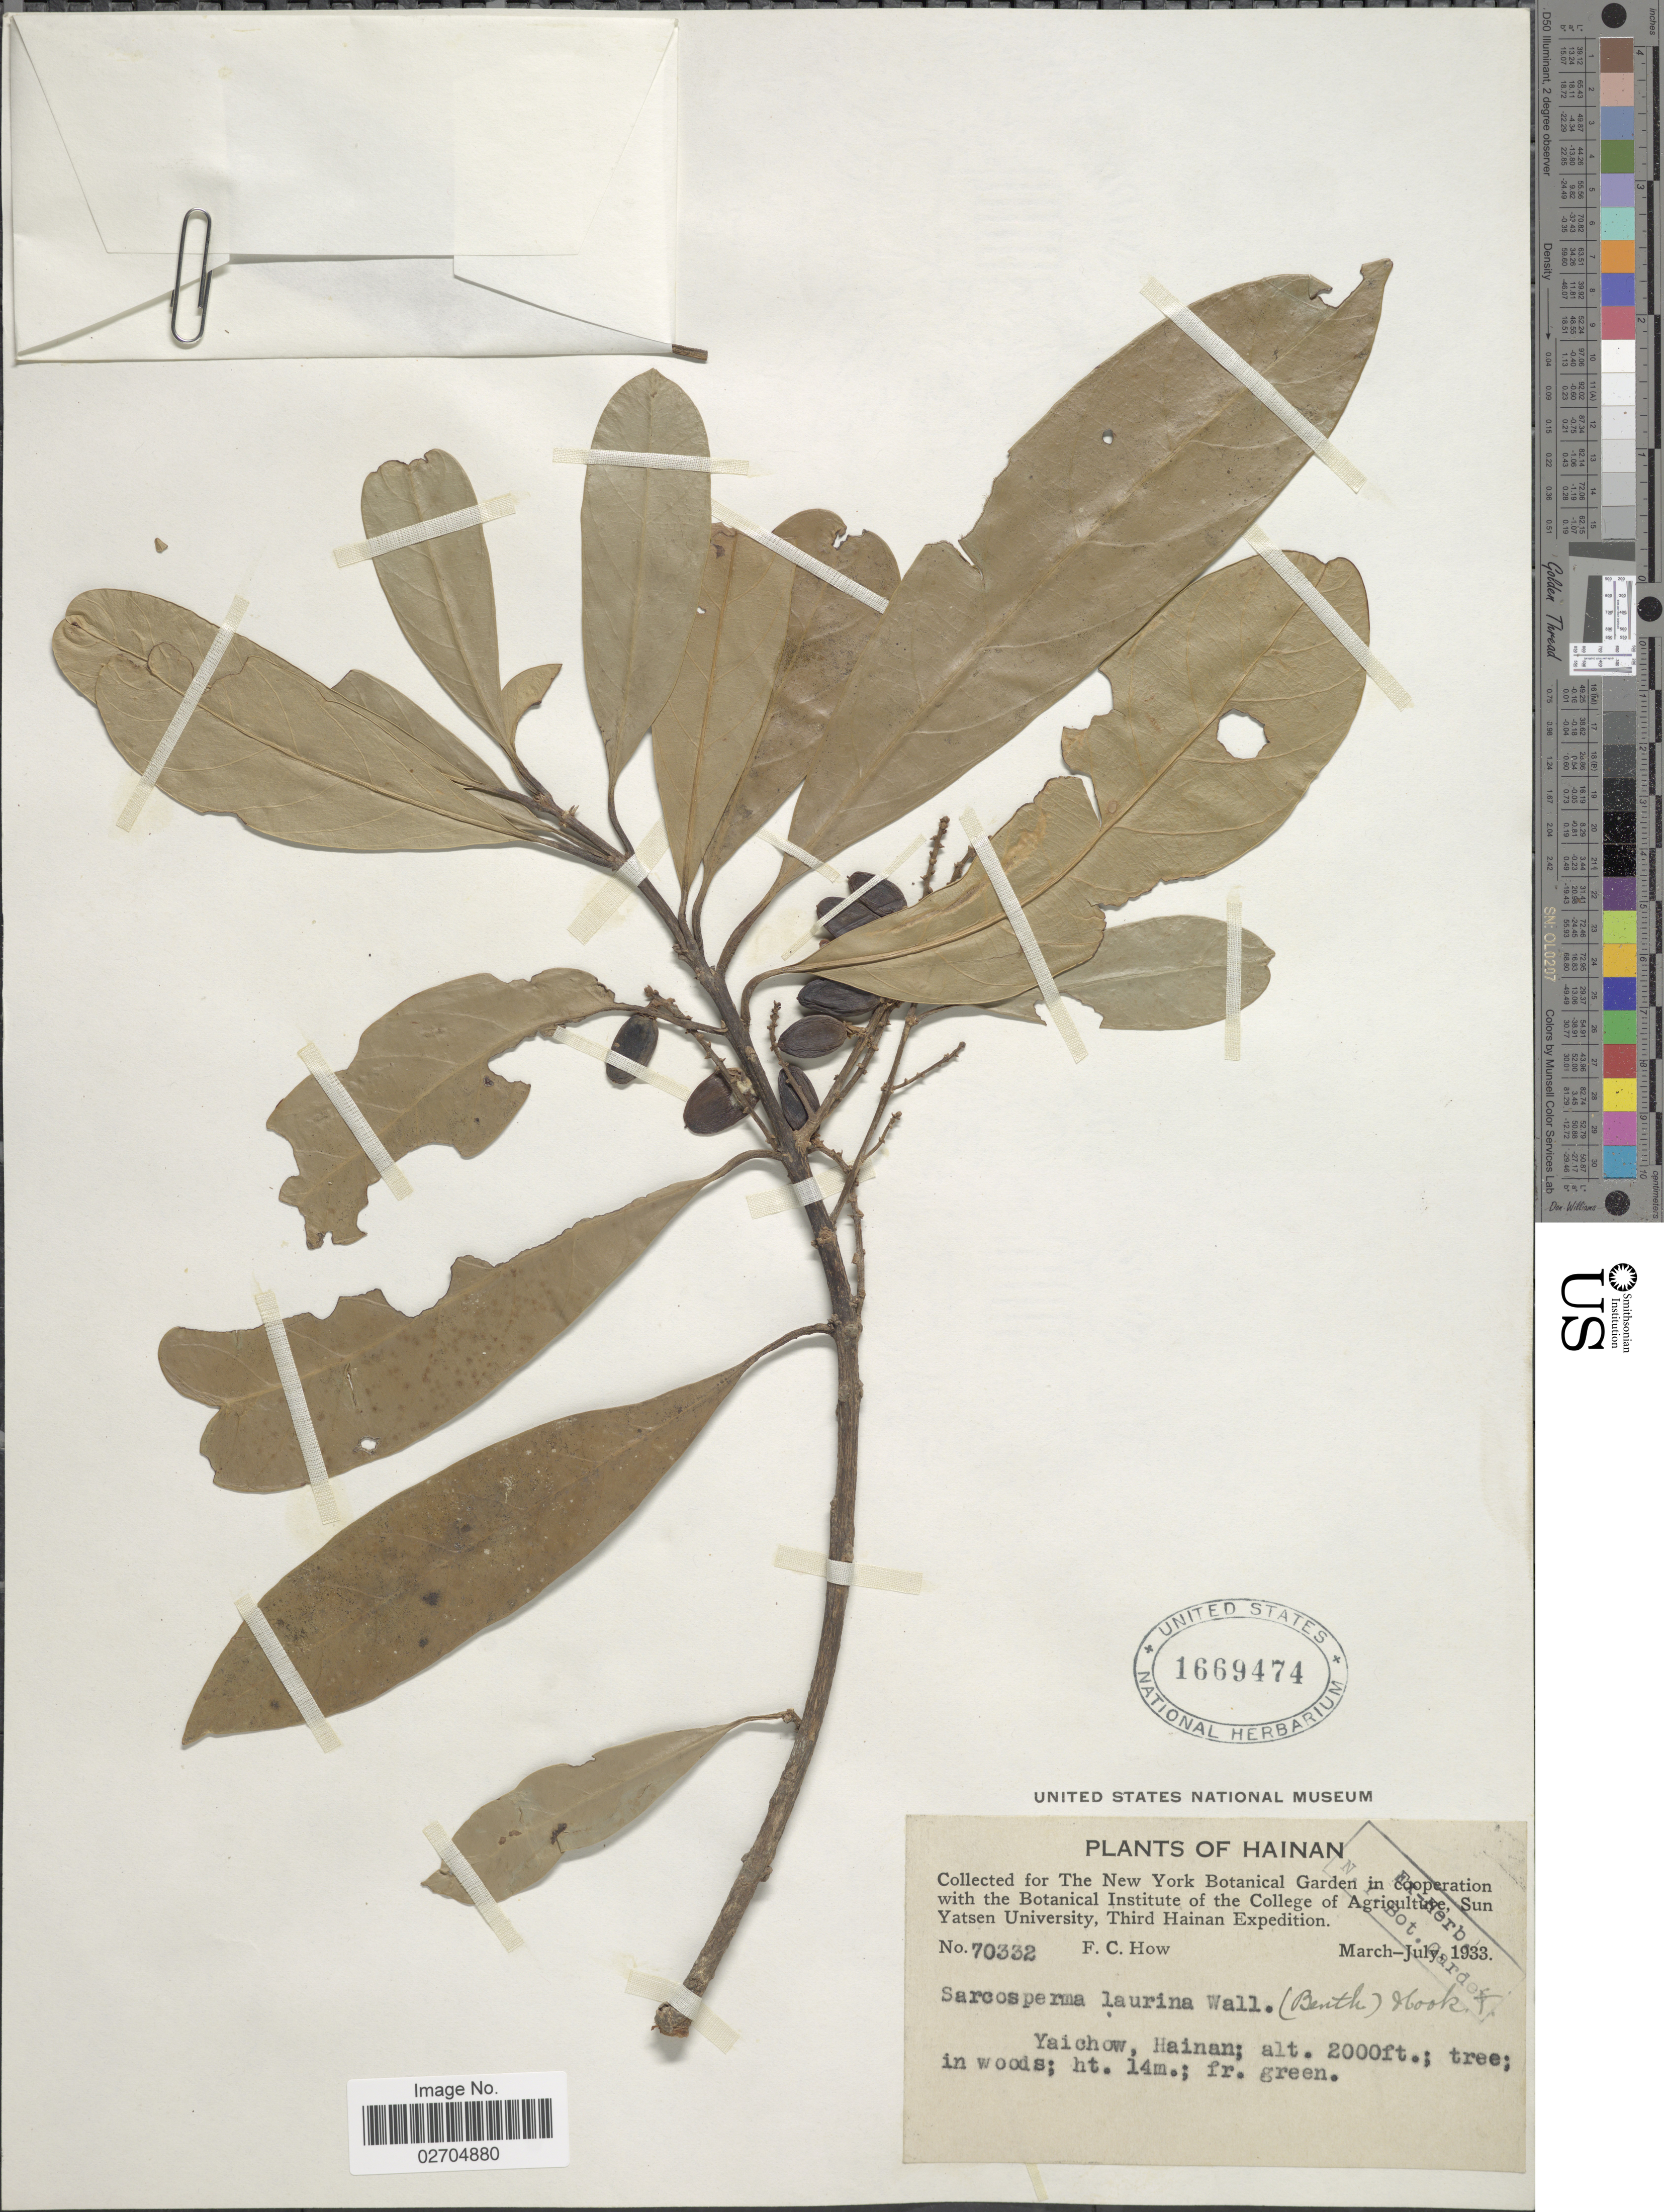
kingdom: Plantae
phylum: Tracheophyta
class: Magnoliopsida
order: Ericales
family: Sapotaceae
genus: Sarcosperma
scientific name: Sarcosperma laurinum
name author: (Benth.) Hook. f.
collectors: F. C. How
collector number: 70332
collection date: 1933-03/1933-07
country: China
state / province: Hainan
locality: Yaichow, Hainan.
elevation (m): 610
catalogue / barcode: US 1669474